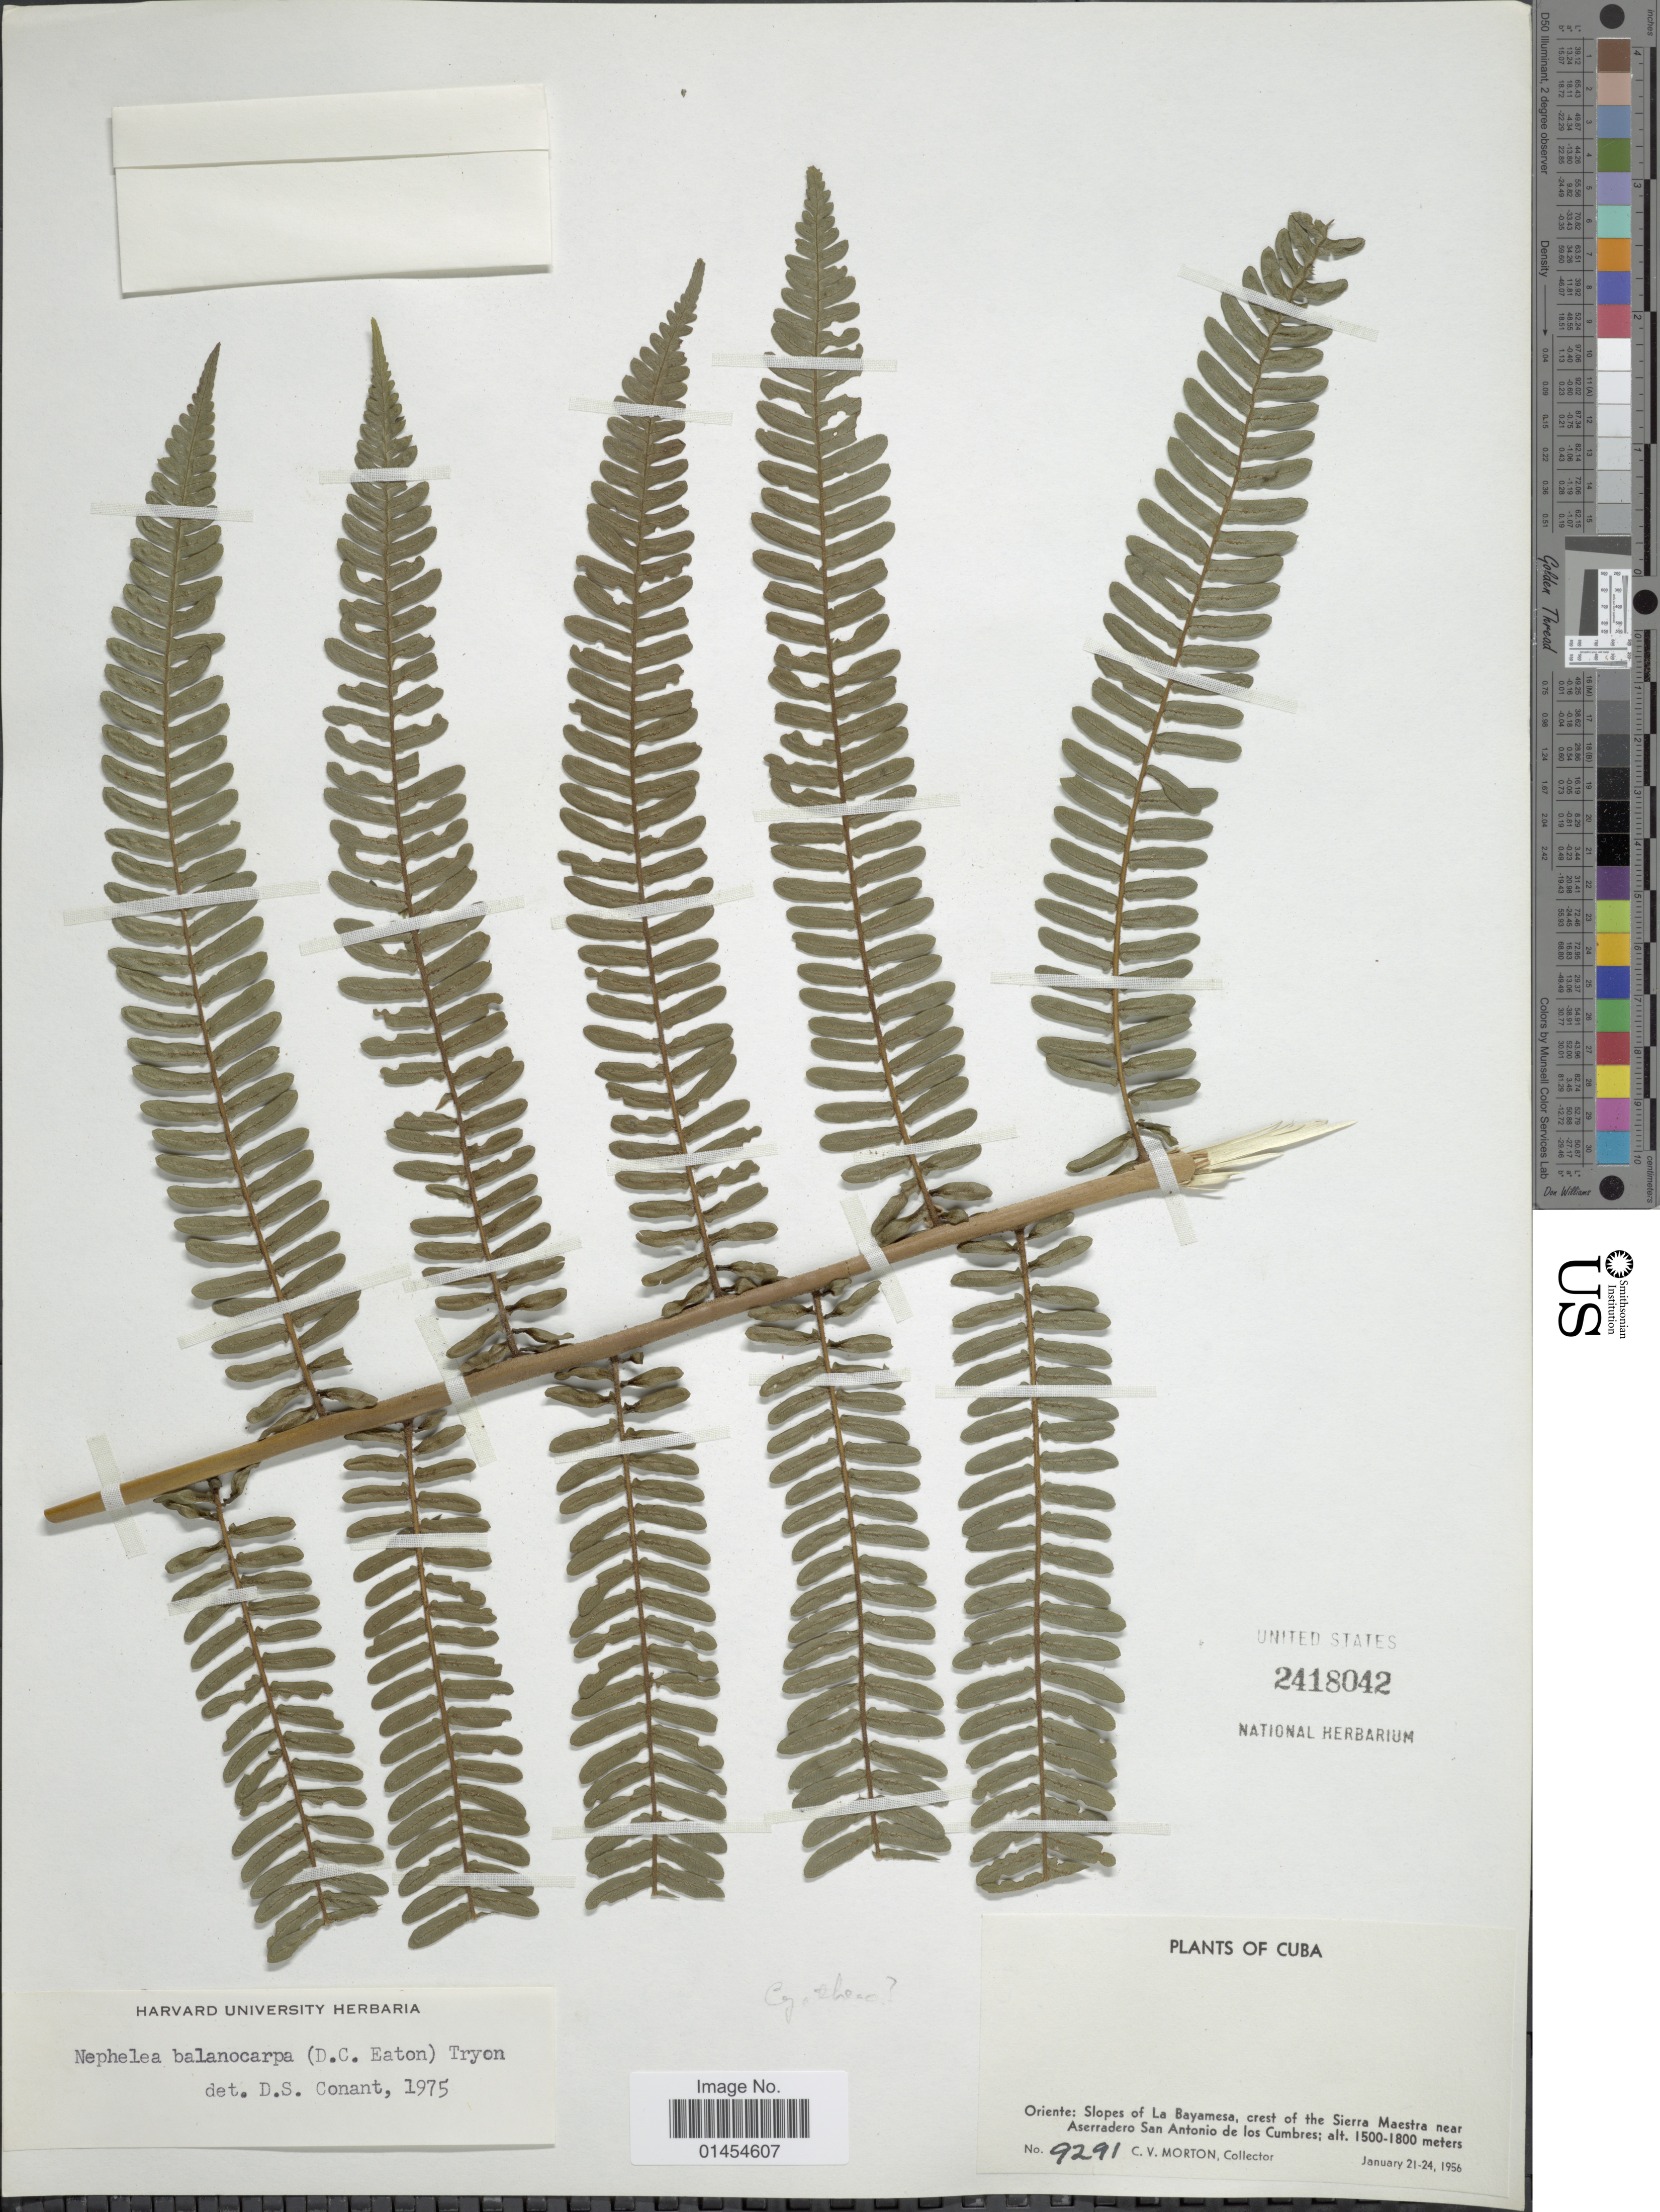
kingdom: Plantae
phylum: Tracheophyta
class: Polypodiopsida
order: Cyatheales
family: Cyatheaceae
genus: Alsophila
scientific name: Alsophila balanocarpa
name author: (D.C. Eaton) D.S. Conant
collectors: C. V. Morton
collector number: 9291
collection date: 1956-01-21/1956-01-24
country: Cuba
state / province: Oriente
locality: Slopes of La Bayamesa, crest of the Sierra Maestra near Aserradero San Antonio de los Cumbres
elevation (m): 1500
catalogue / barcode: US 2418042